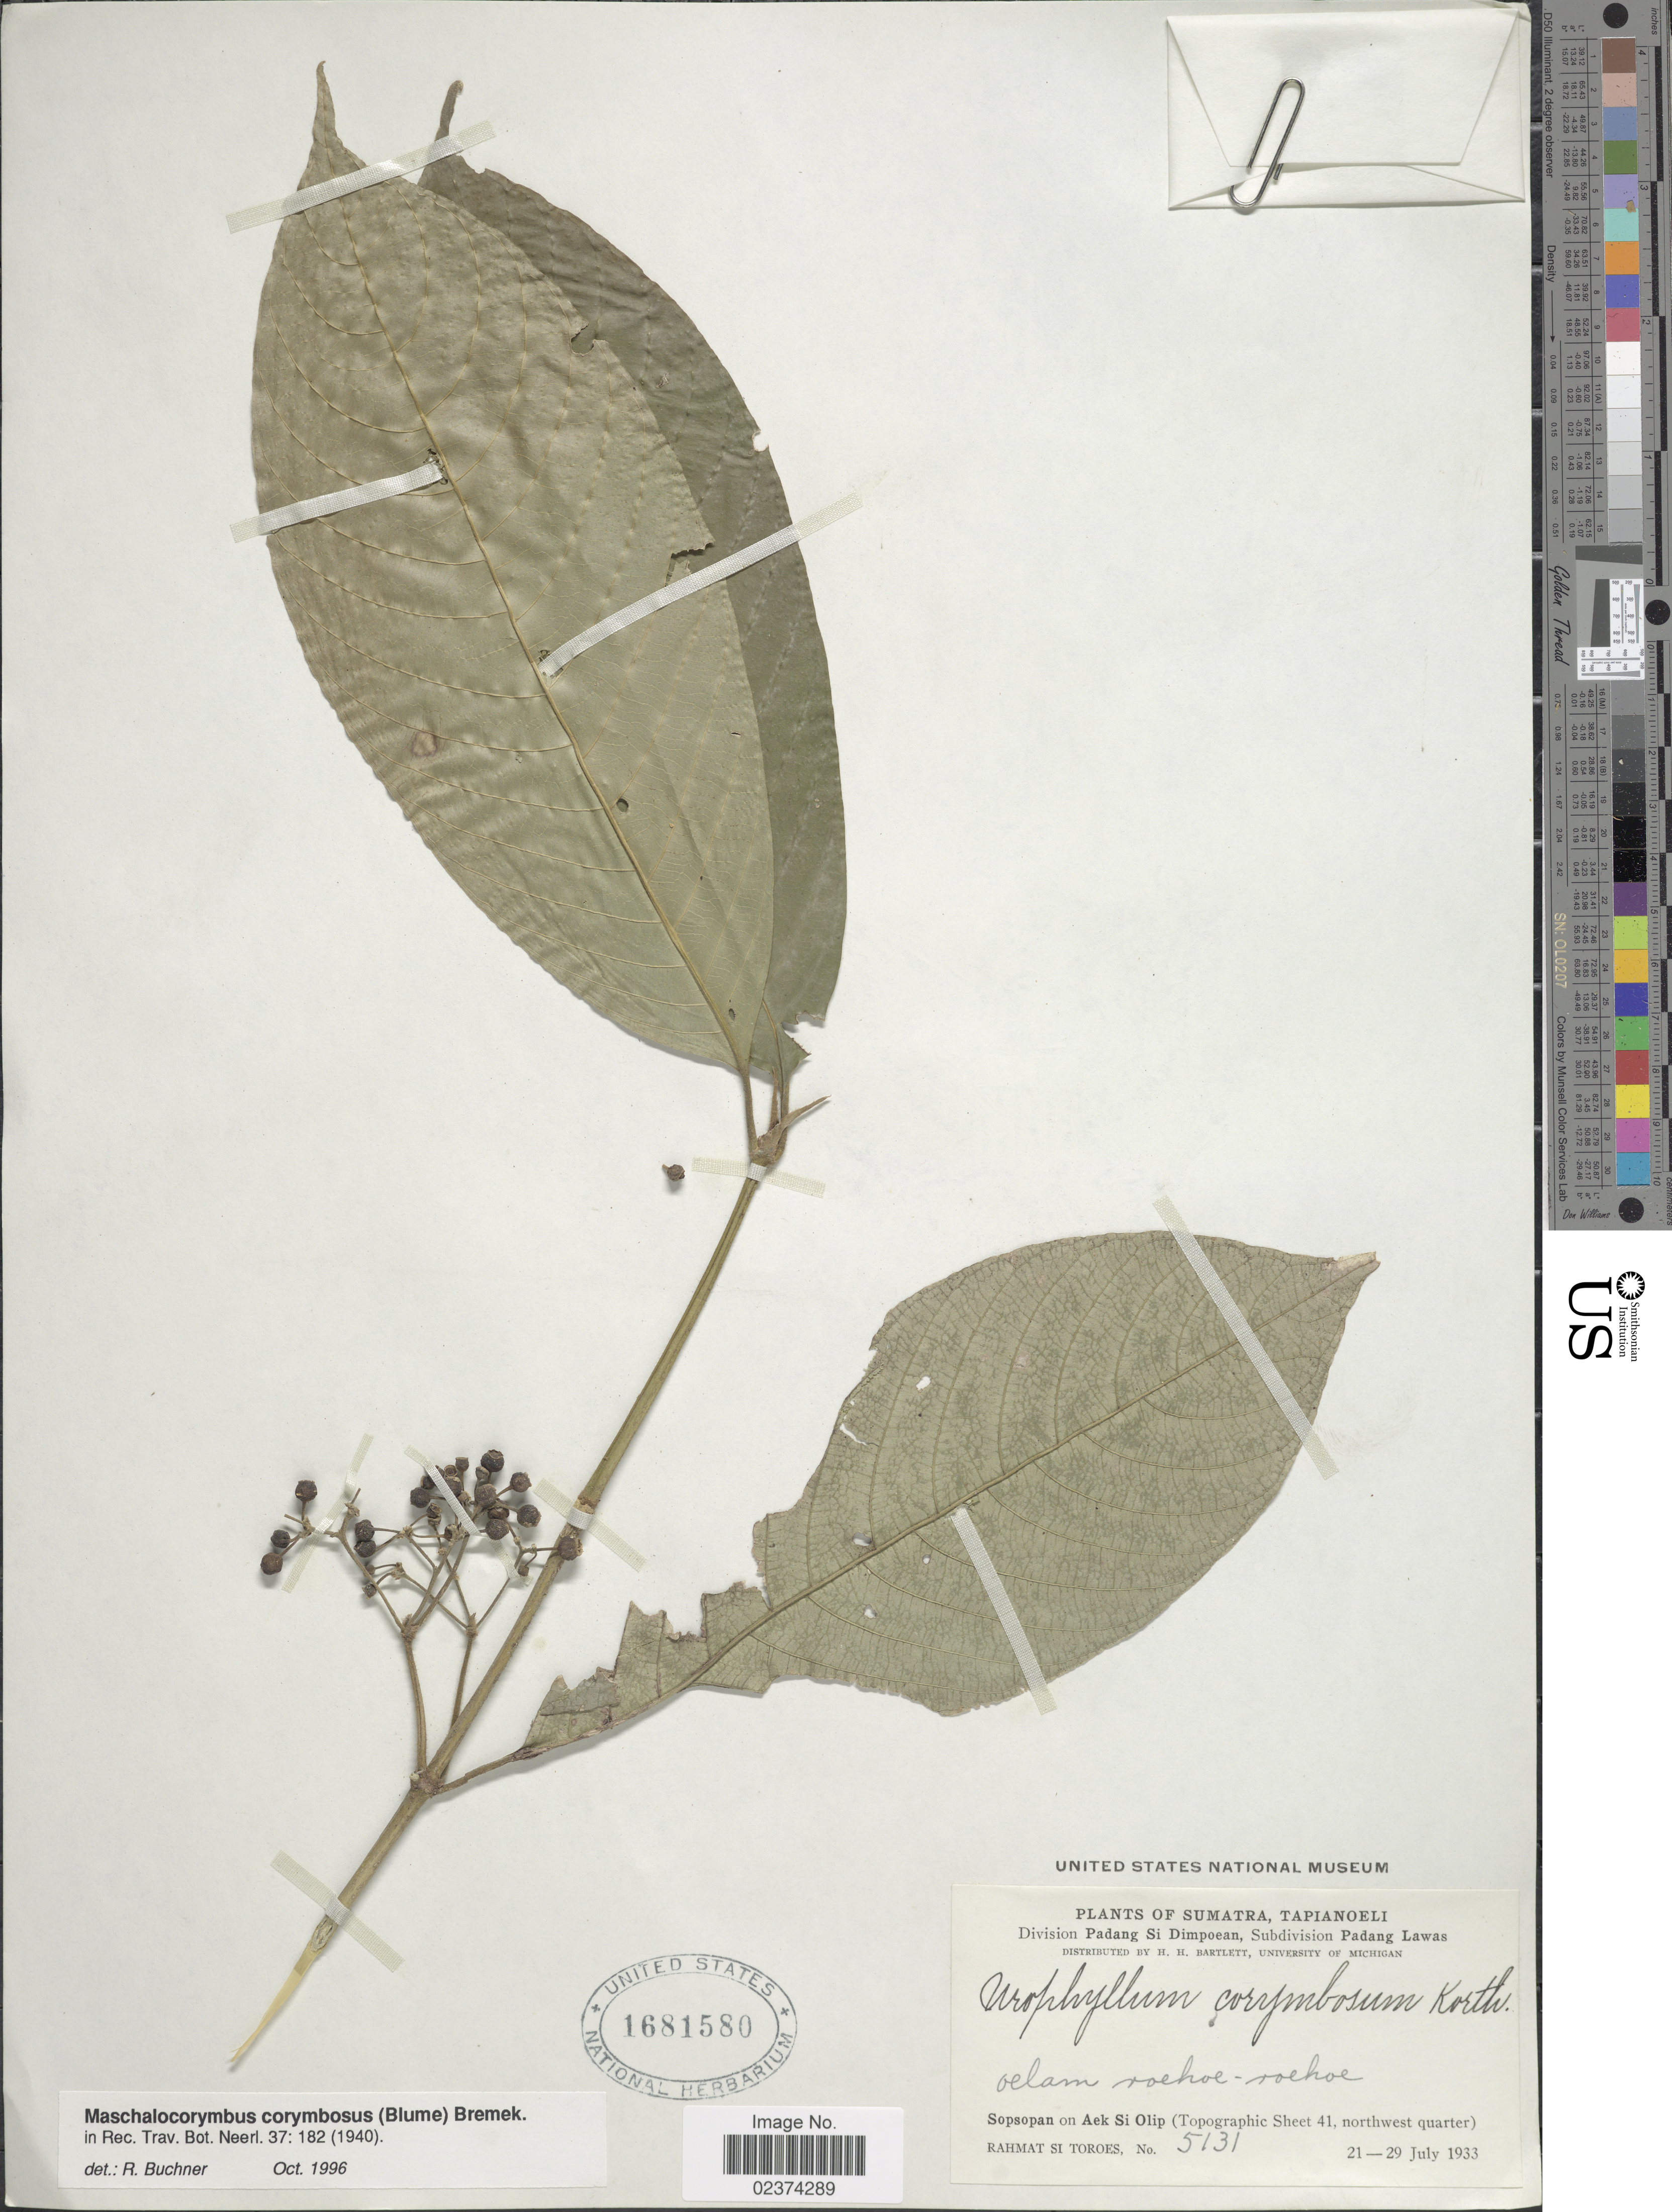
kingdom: Plantae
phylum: Tracheophyta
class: Magnoliopsida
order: Gentianales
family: Rubiaceae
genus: Maschalocorymbus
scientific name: Maschalocorymbus corymbosus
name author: (Blume) Bremek.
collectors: Rahmat Si Boeea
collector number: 5131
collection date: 1933-07-21/1933-07-29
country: Indonesia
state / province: Sumatra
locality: Sumatra, Tapianoeli. Division Padang Si Dimpoean, Subdivision Padang Lawas. Sopsopan on Aek Si Olip (Topographic Sheet 41, northwest quarter)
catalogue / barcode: US 1681580